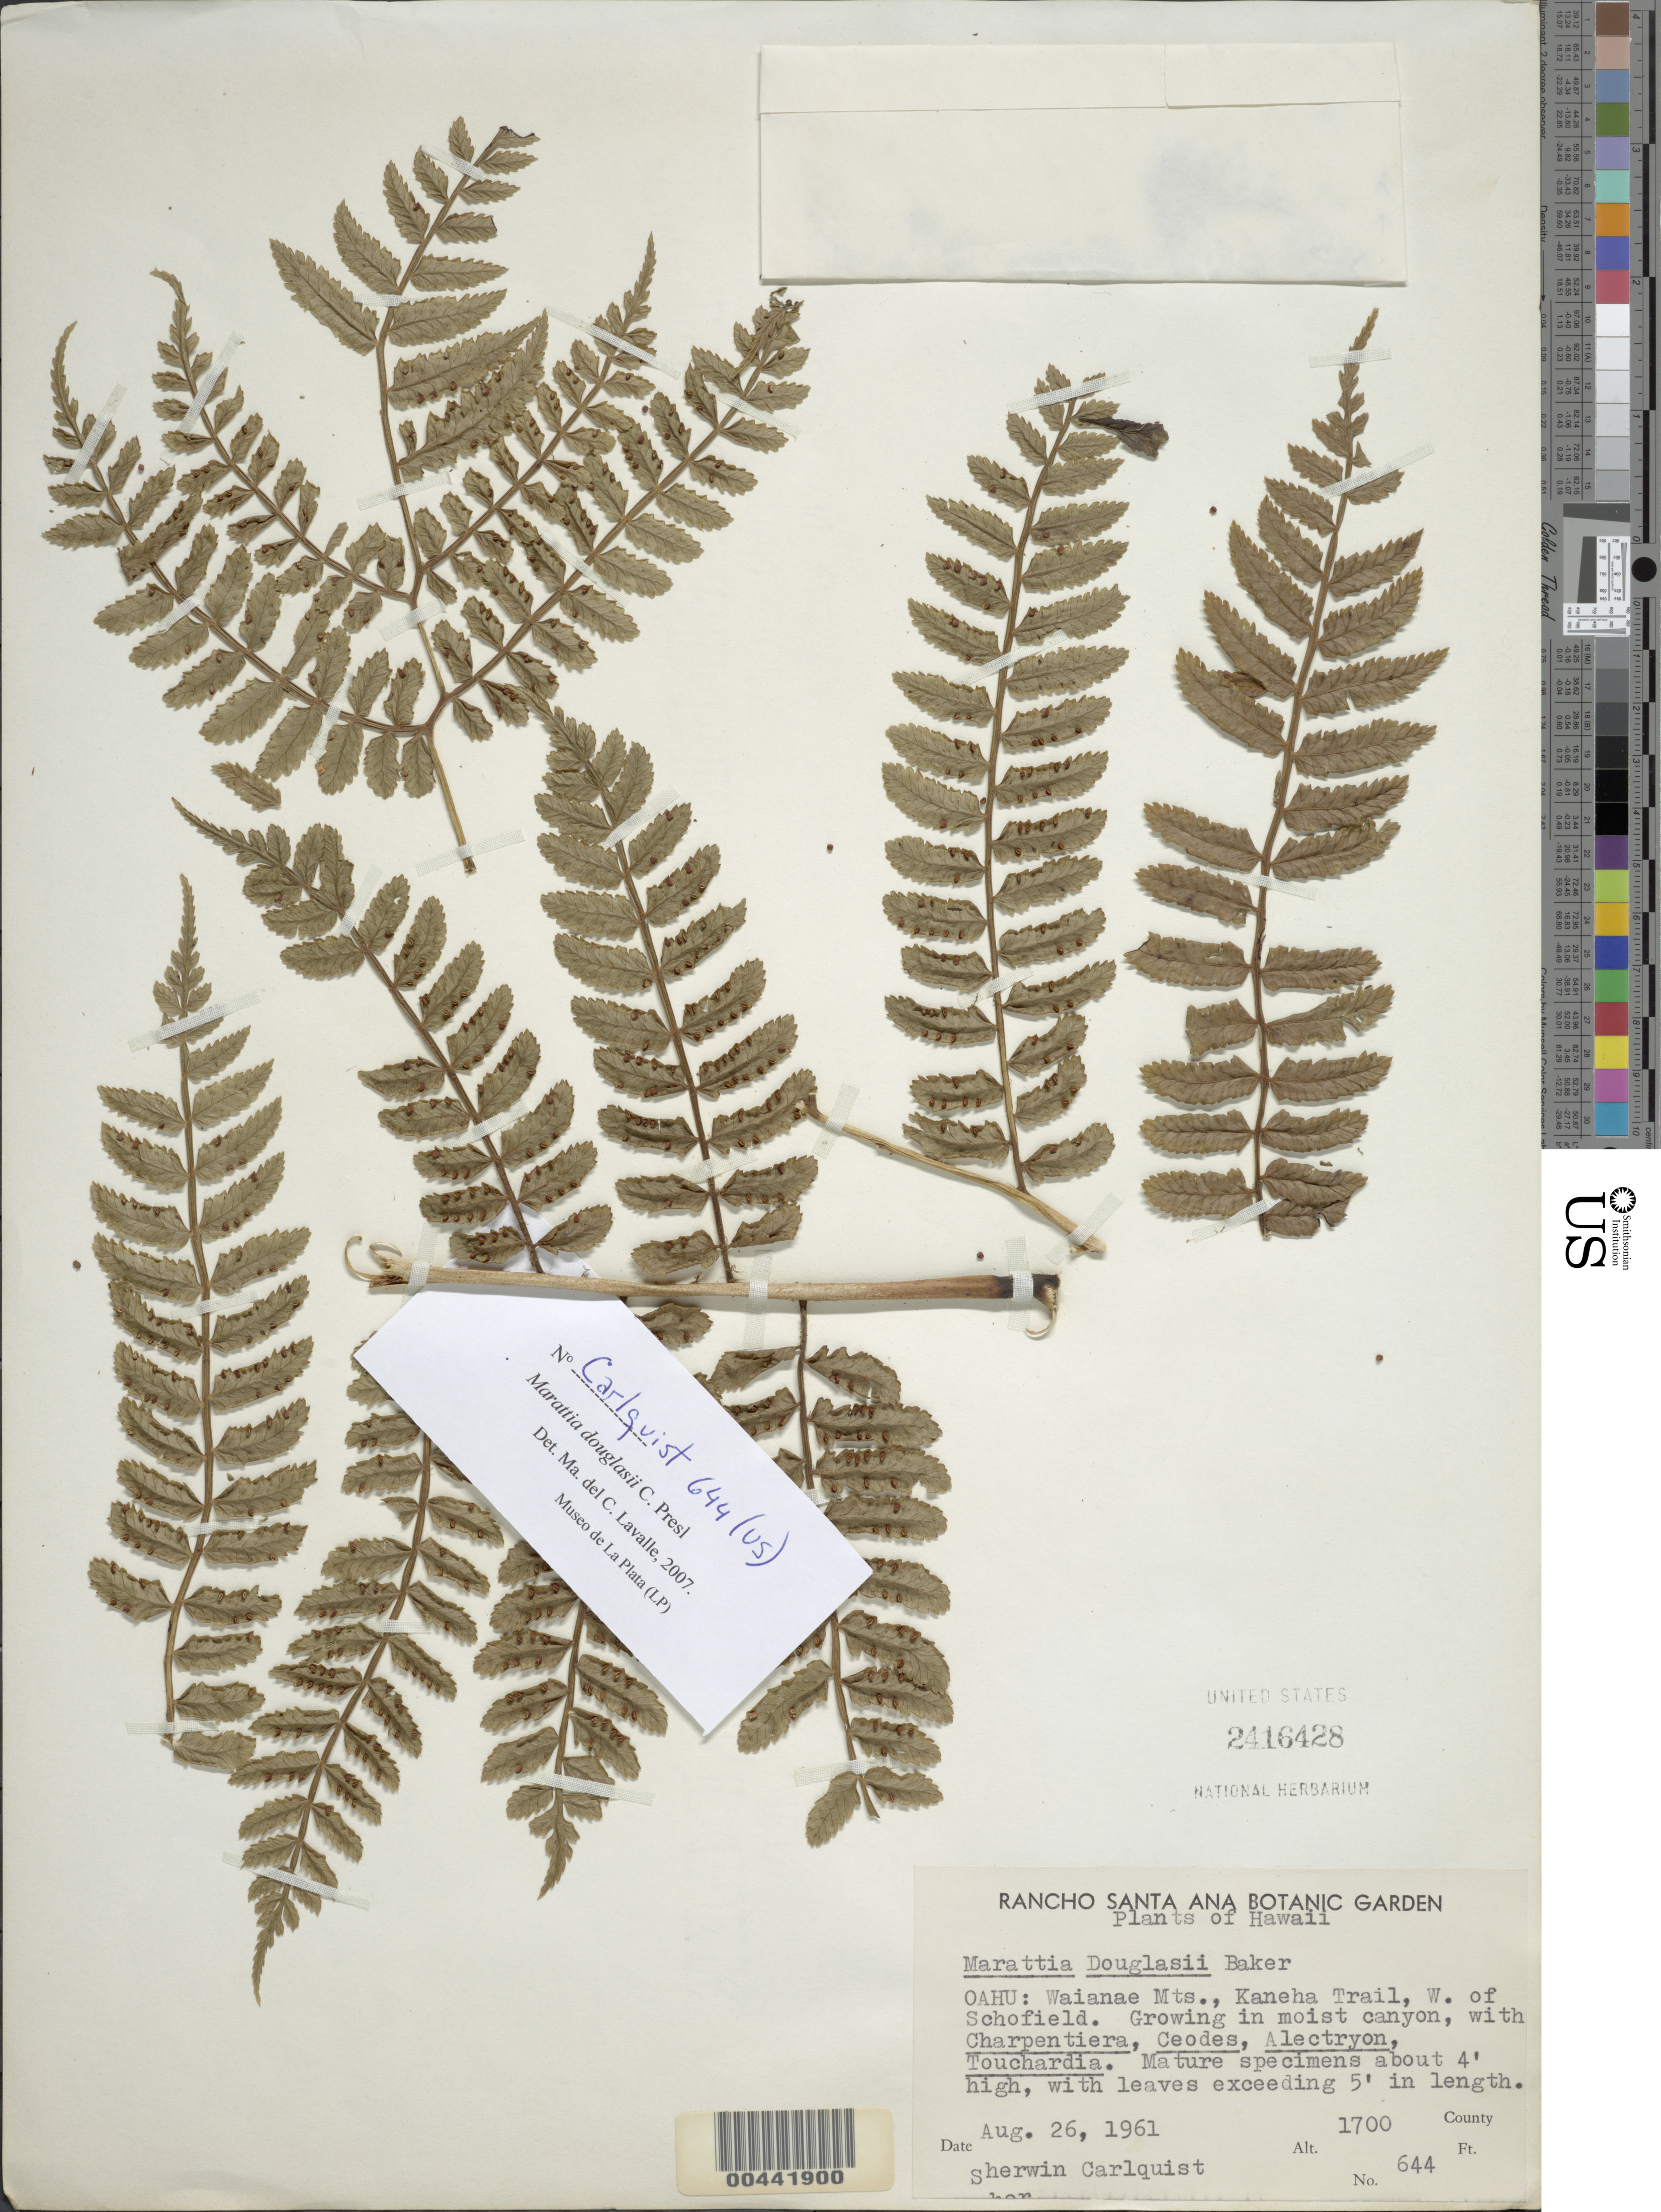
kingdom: Plantae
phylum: Tracheophyta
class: Polypodiopsida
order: Marattiales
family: Marattiaceae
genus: Marattia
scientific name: Marattia douglasii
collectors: S. Carlquist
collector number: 644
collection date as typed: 26 Aug 1961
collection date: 1961-08-26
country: United States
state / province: Hawaii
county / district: Honolulu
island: Oahu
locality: Waianae Mts., Kaneha Trail, W of Schofield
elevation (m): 518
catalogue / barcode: US 2416428